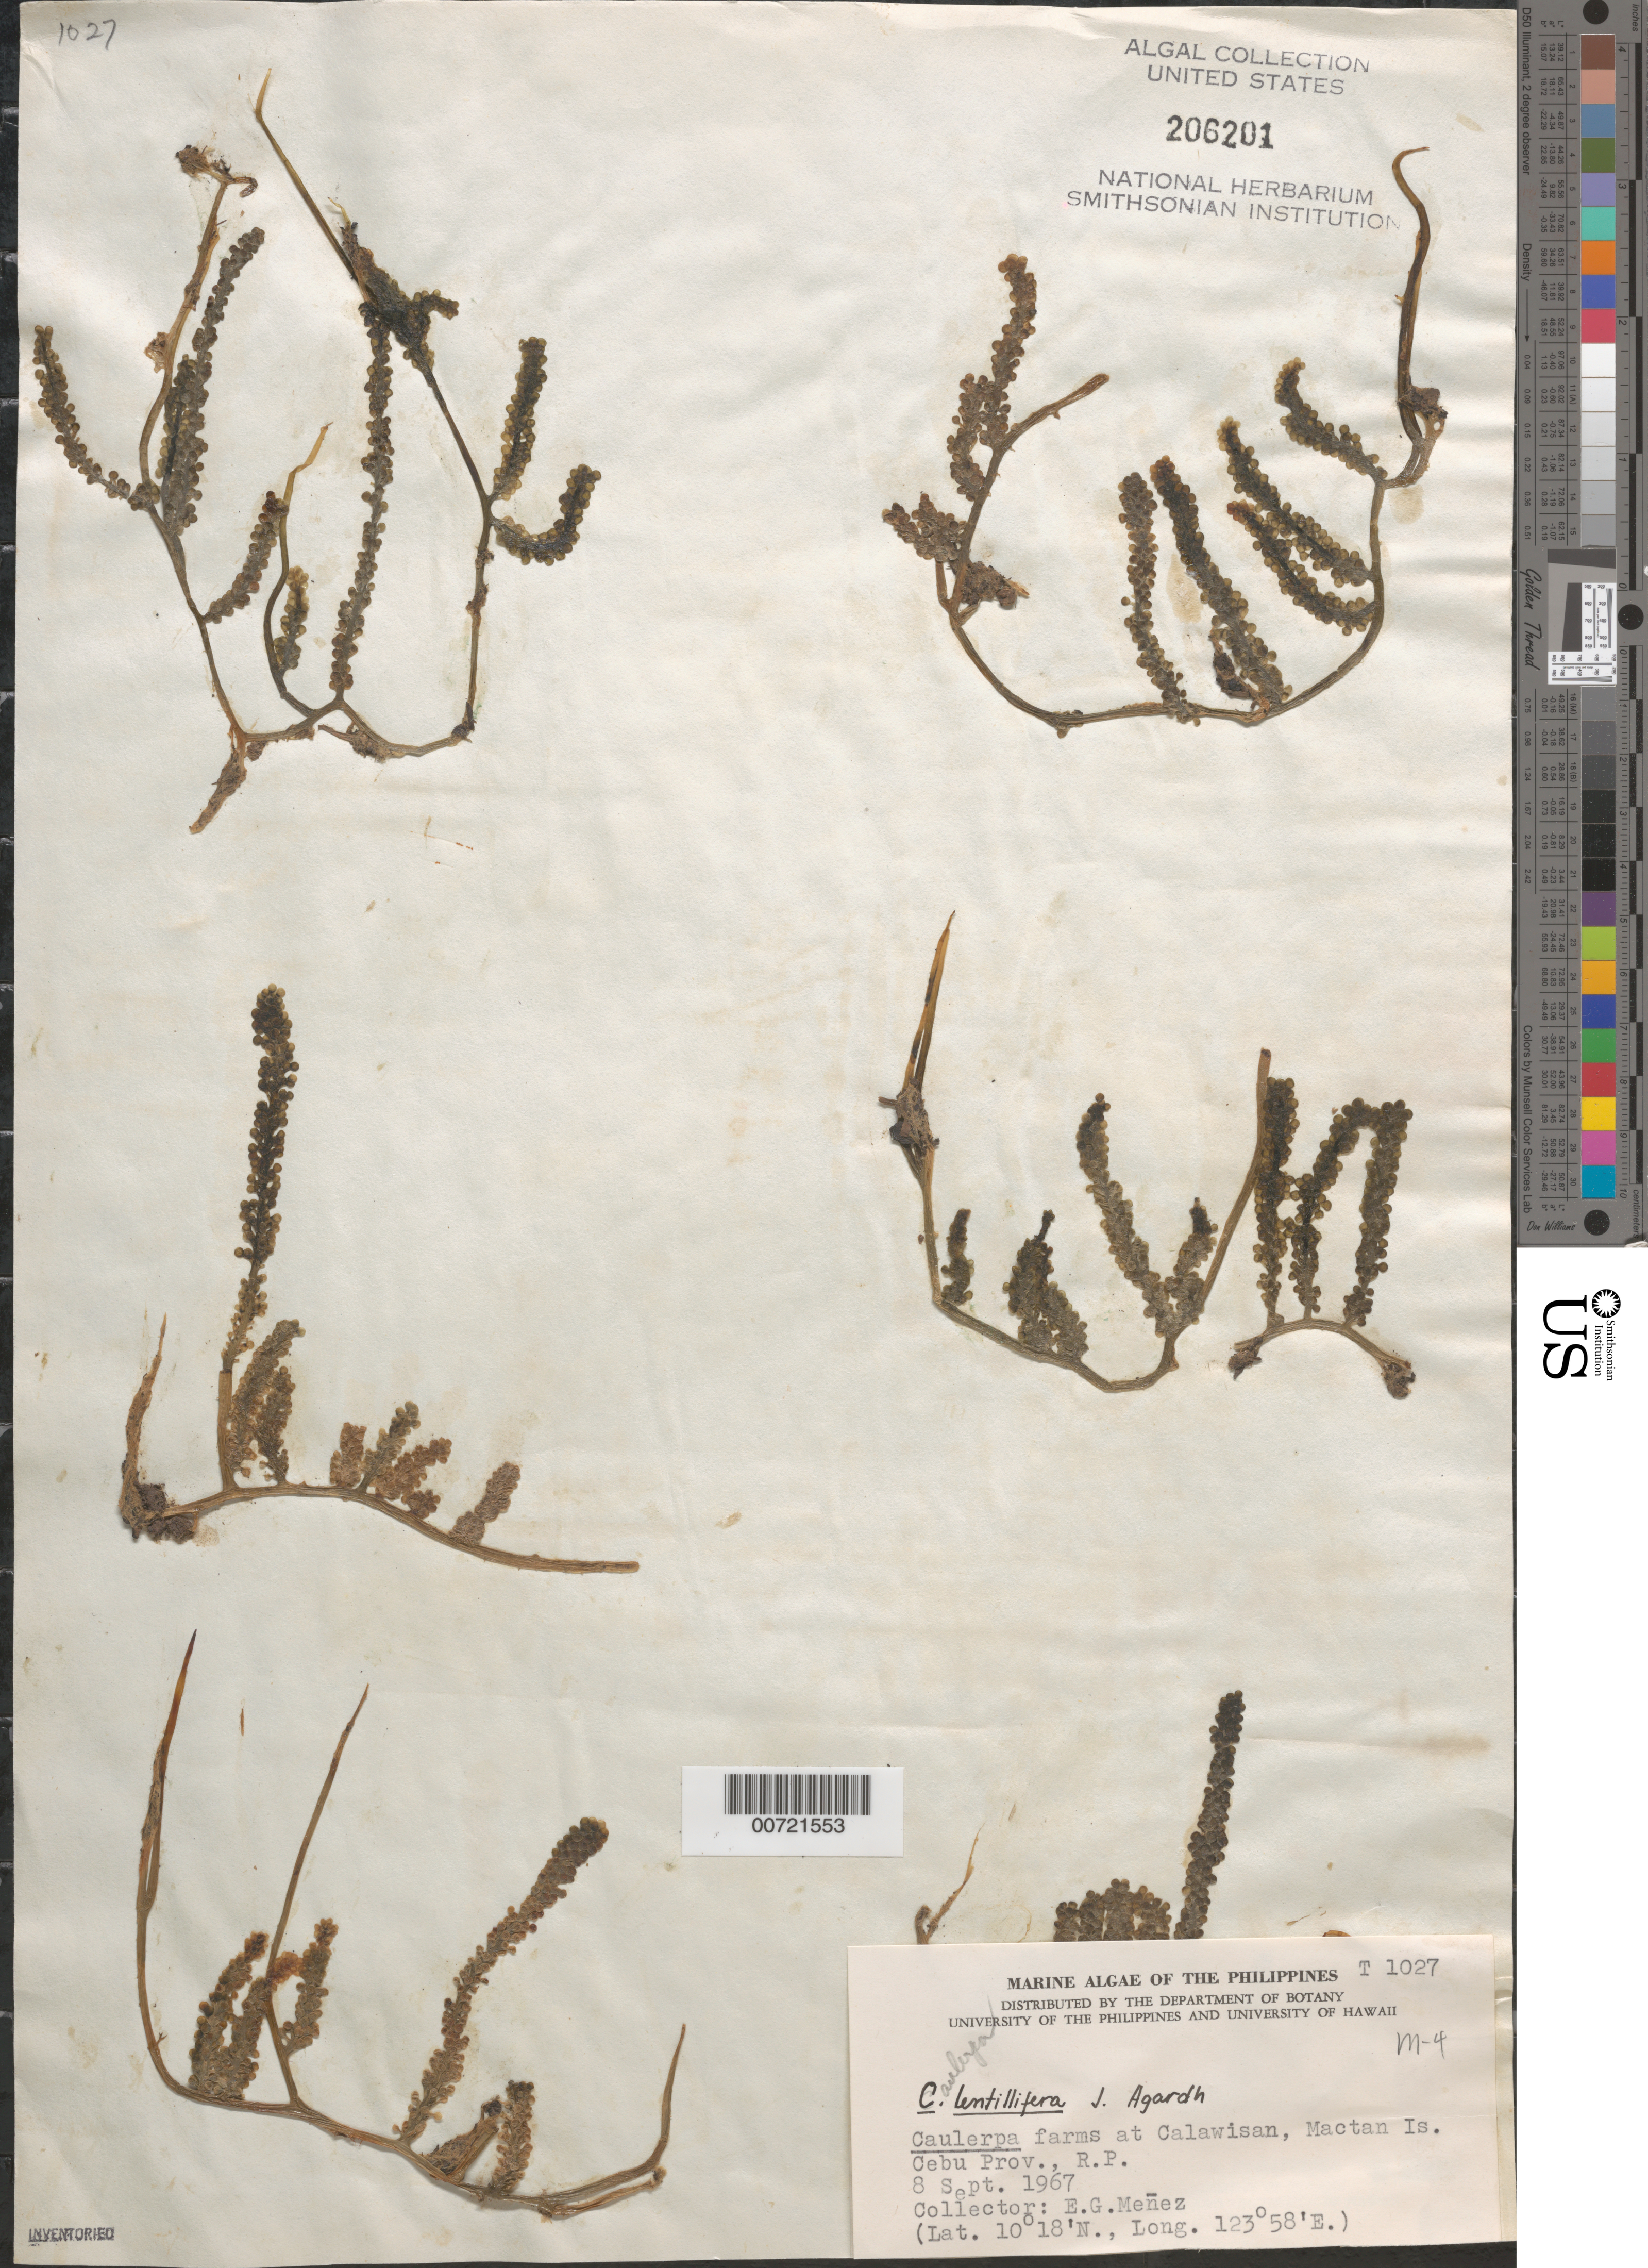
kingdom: Plantae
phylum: Chlorophyta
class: Ulvophyceae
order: Bryopsidales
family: Caulerpaceae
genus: Caulerpa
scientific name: Caulerpa lentillifera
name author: J. Agardh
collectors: Meñez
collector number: T1027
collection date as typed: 08 Sep 1967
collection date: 1967-09-08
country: Philippines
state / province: Central Visayas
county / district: Cebu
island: Mactan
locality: Calawisan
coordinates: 10 18' N, 123 58' E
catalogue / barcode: US 206201